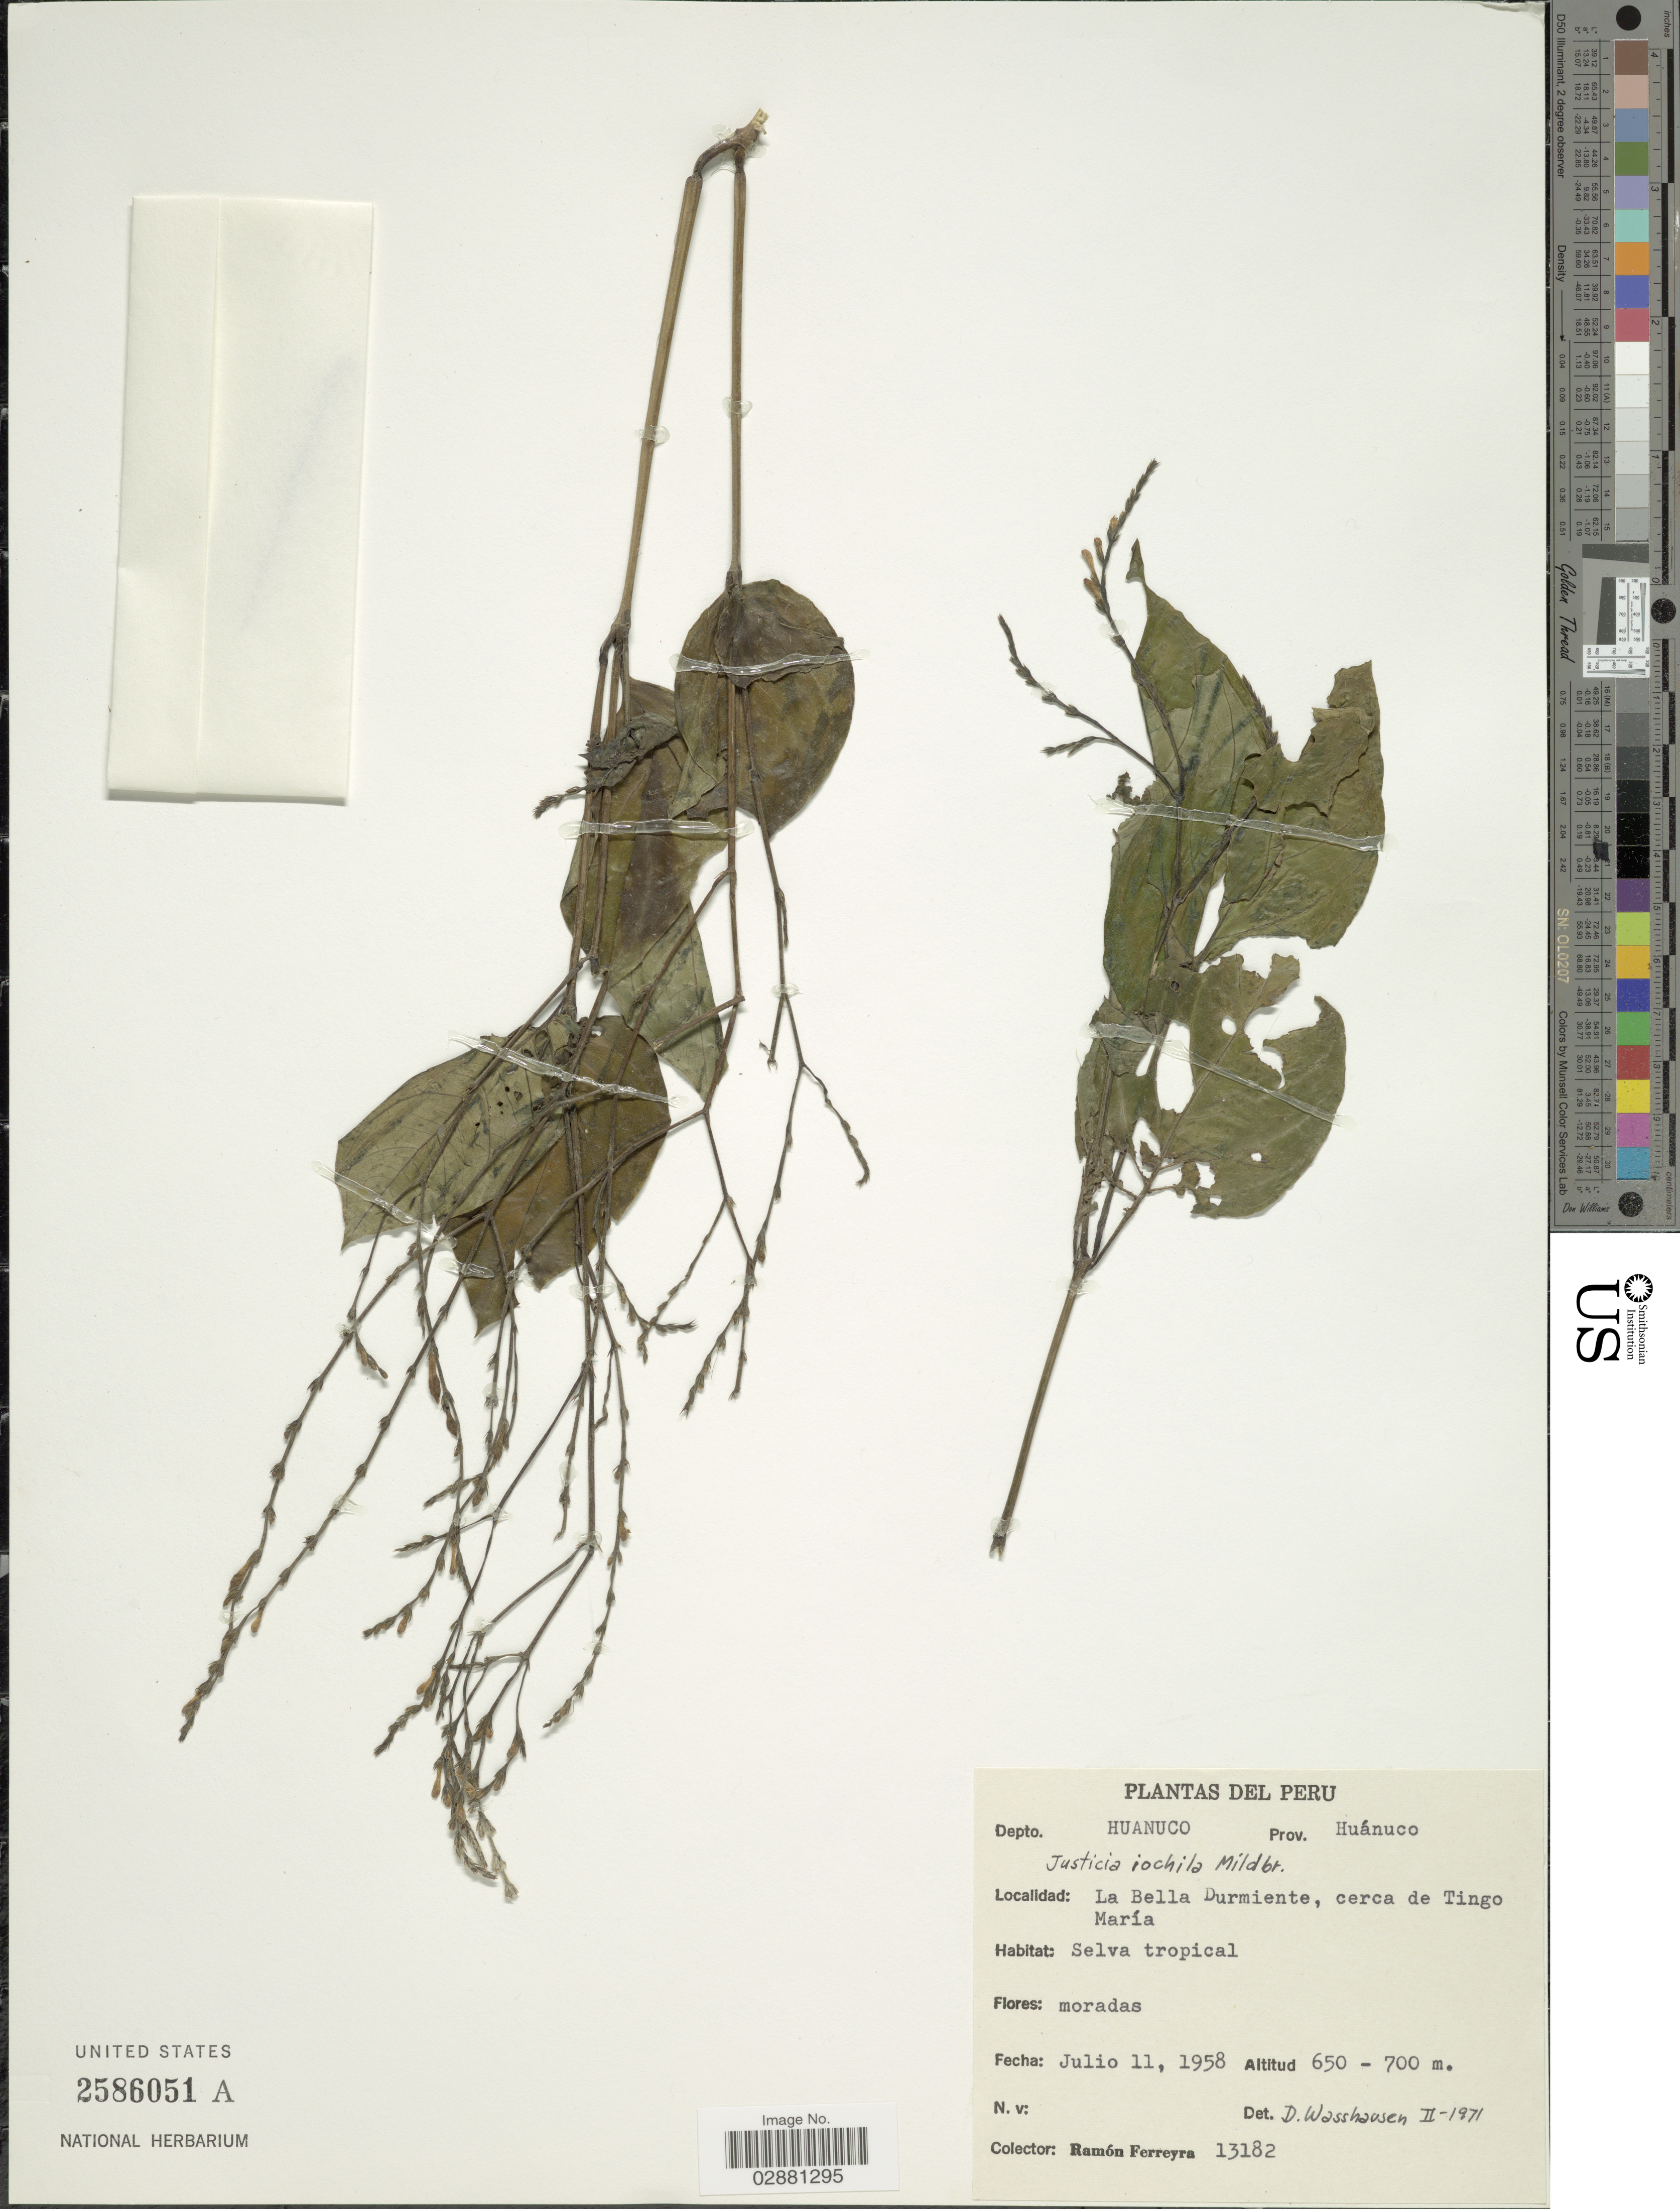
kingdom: Plantae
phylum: Tracheophyta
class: Magnoliopsida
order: Lamiales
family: Acanthaceae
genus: Justicia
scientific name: Justicia ulei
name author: Lindau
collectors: R. A. Ferreyra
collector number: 13182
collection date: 1958-07-11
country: Peru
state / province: Huánuco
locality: Depto. Huanuco, Prov. Huánuco, La Bella Durmiente, cerca de Tingo María.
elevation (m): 650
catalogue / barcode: US 25806051A